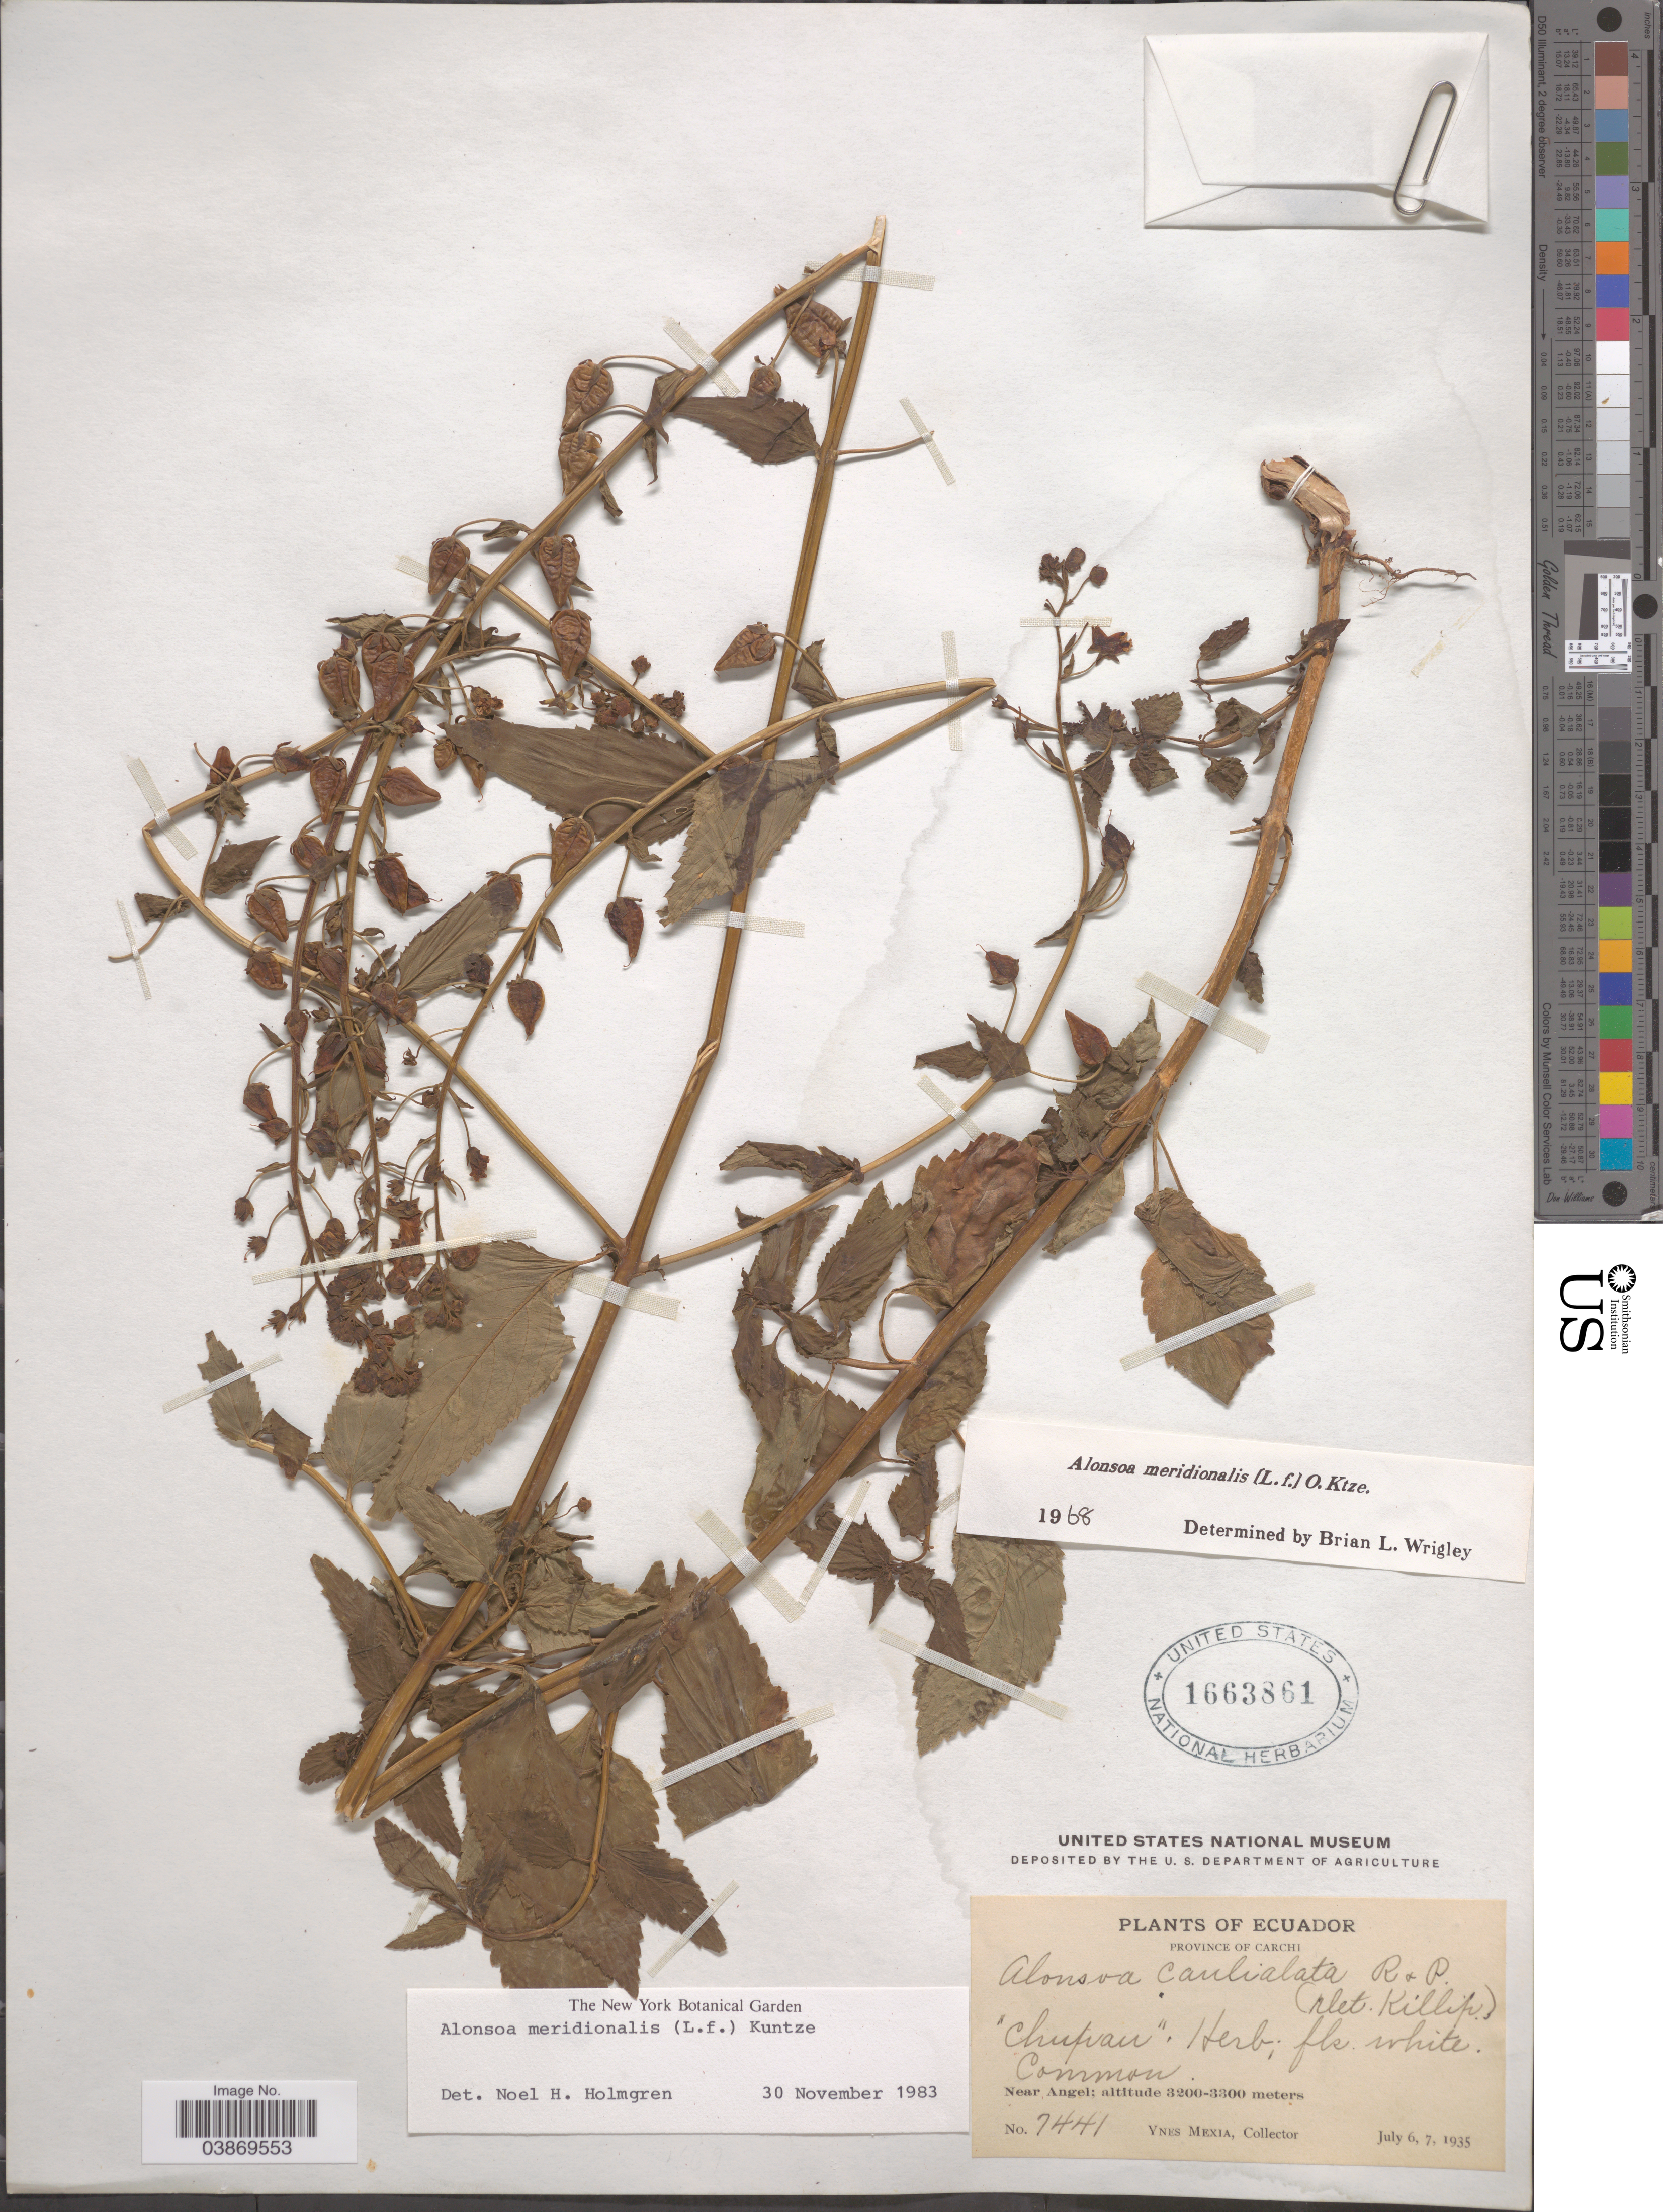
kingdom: Plantae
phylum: Tracheophyta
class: Magnoliopsida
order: Lamiales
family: Scrophulariaceae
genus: Alonsoa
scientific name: Alonsoa meridionalis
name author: (L. f.) Kuntze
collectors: Y. Mexia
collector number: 7441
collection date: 1935-07-06/1935-07-07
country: Ecuador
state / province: Carchi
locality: Near Angel.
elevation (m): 3200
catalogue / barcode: US 1663861